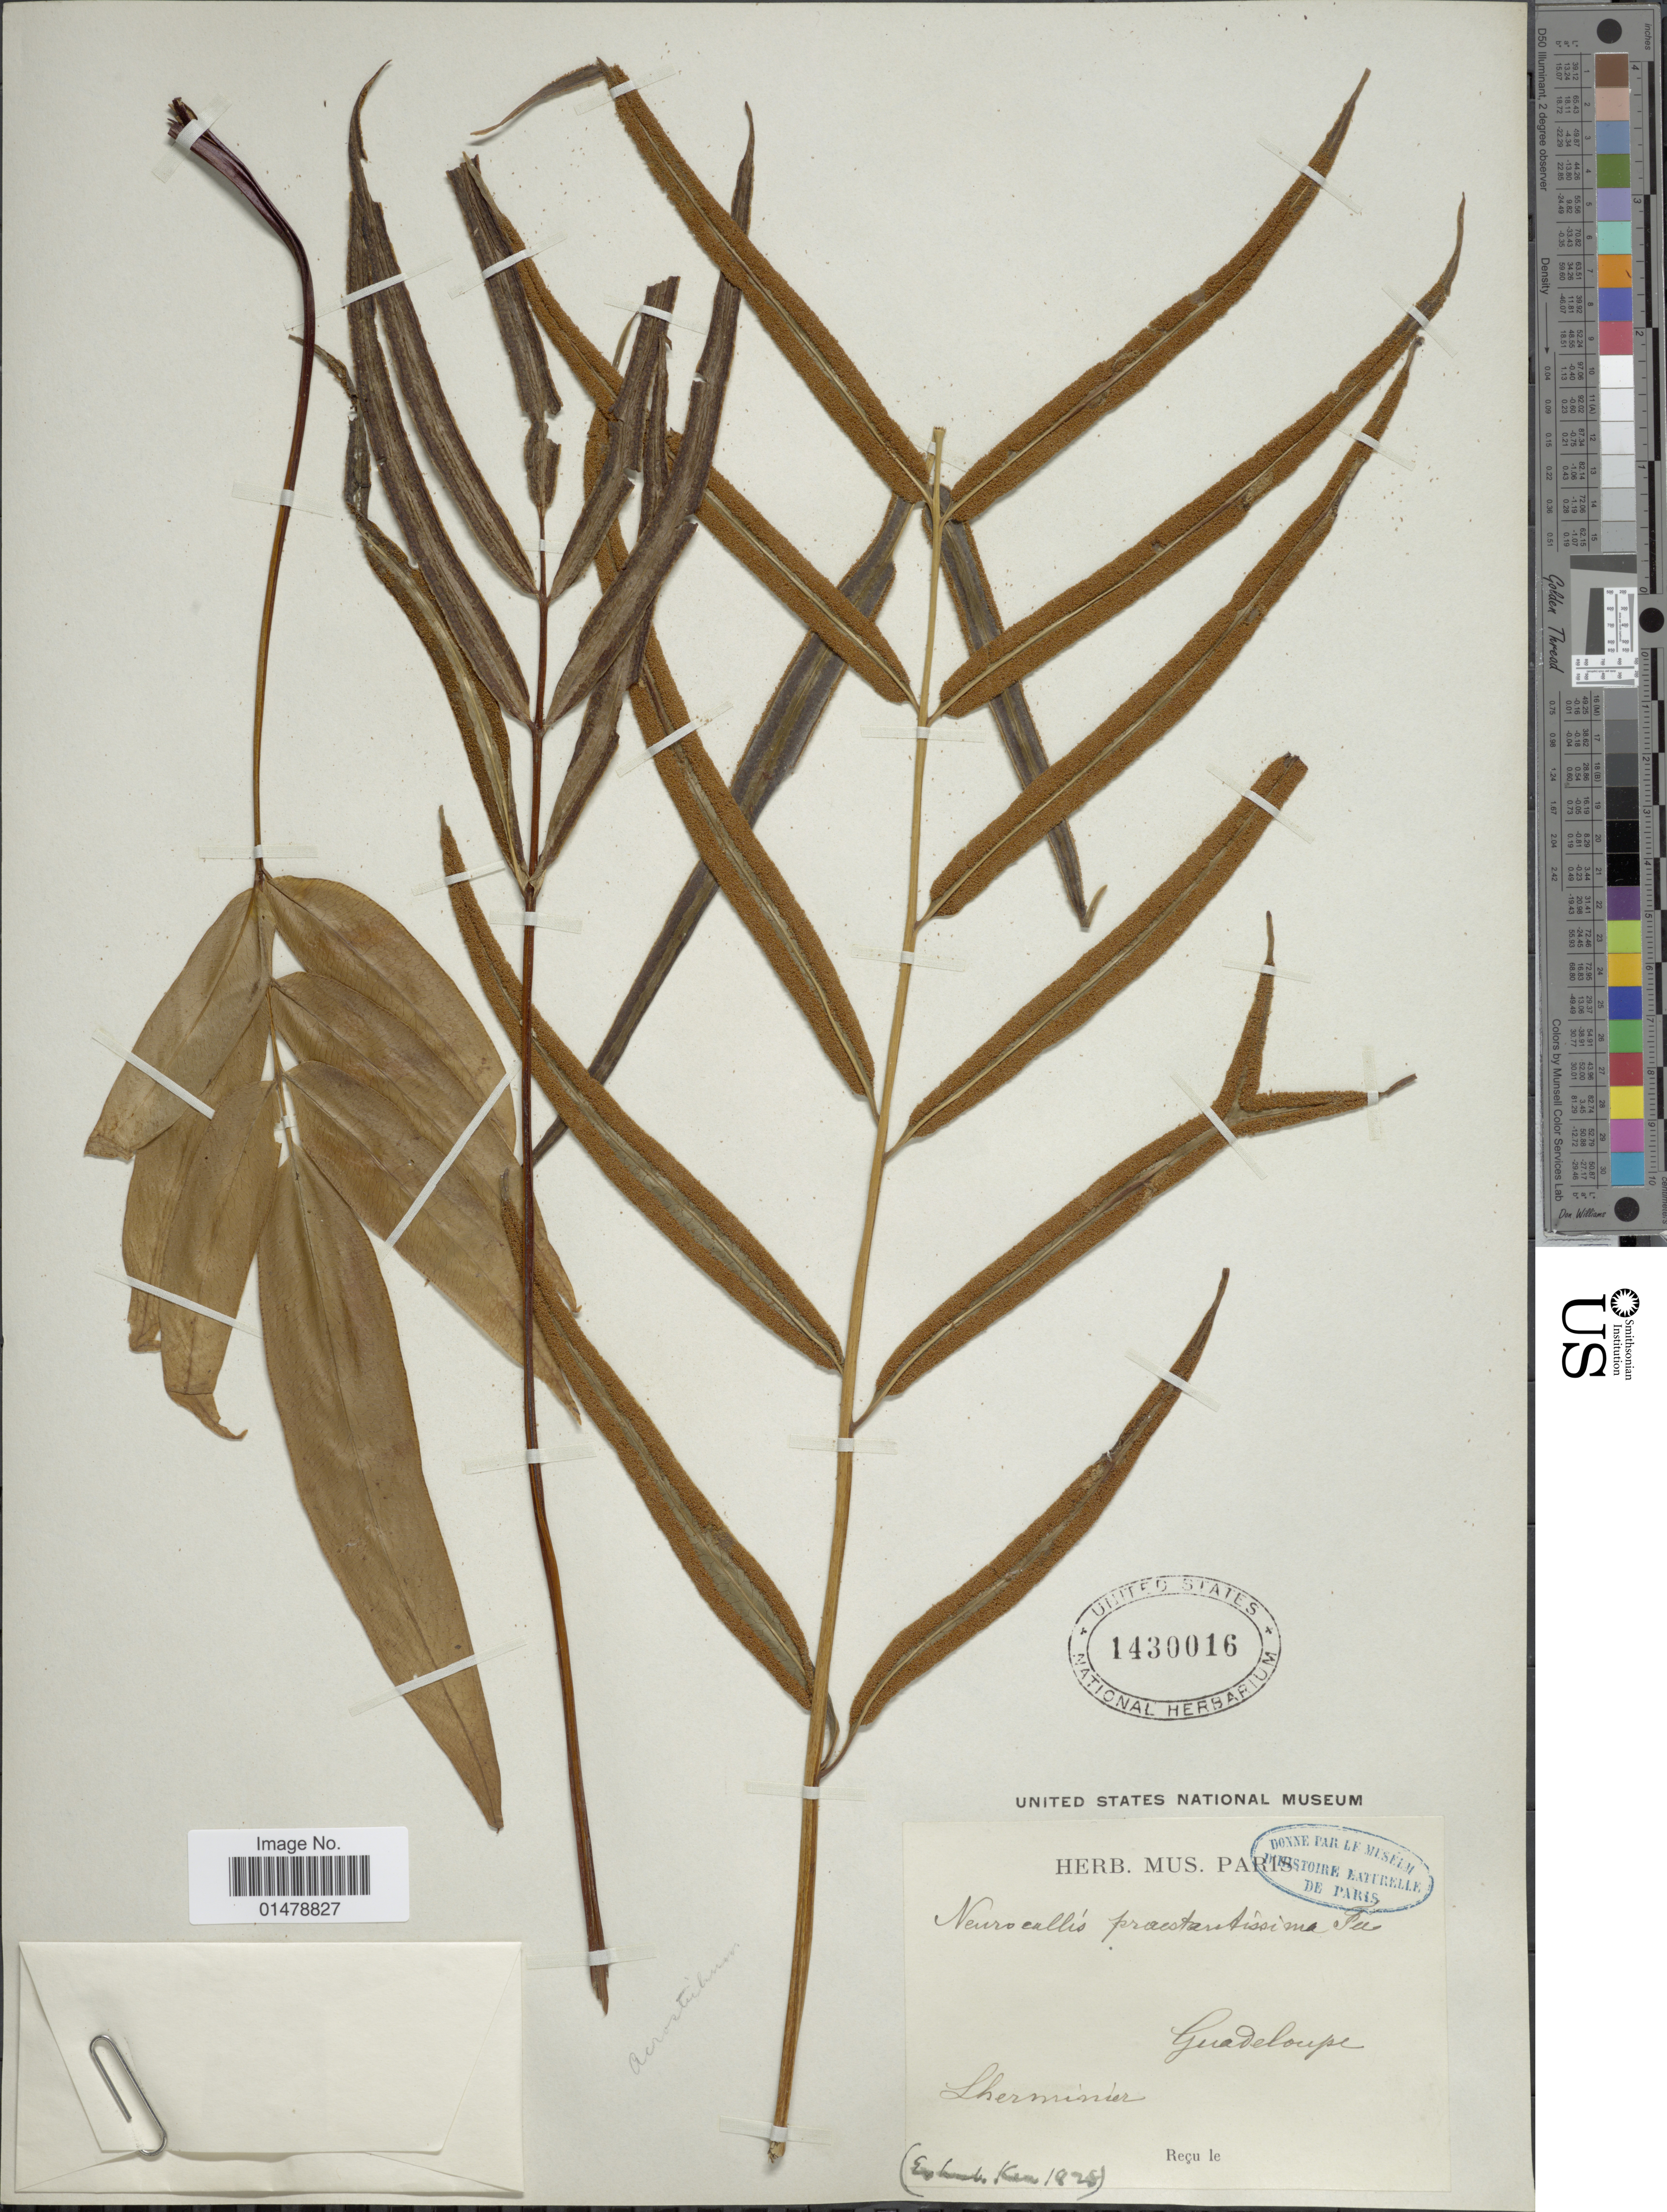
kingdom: Plantae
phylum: Tracheophyta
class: Polypodiopsida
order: Polypodiales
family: Pteridaceae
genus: Pteris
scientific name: Pteris praestantissima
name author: (Bory ex Fée) Christenh.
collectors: -. L'Herminier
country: Guadeloupe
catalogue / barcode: US 1430016